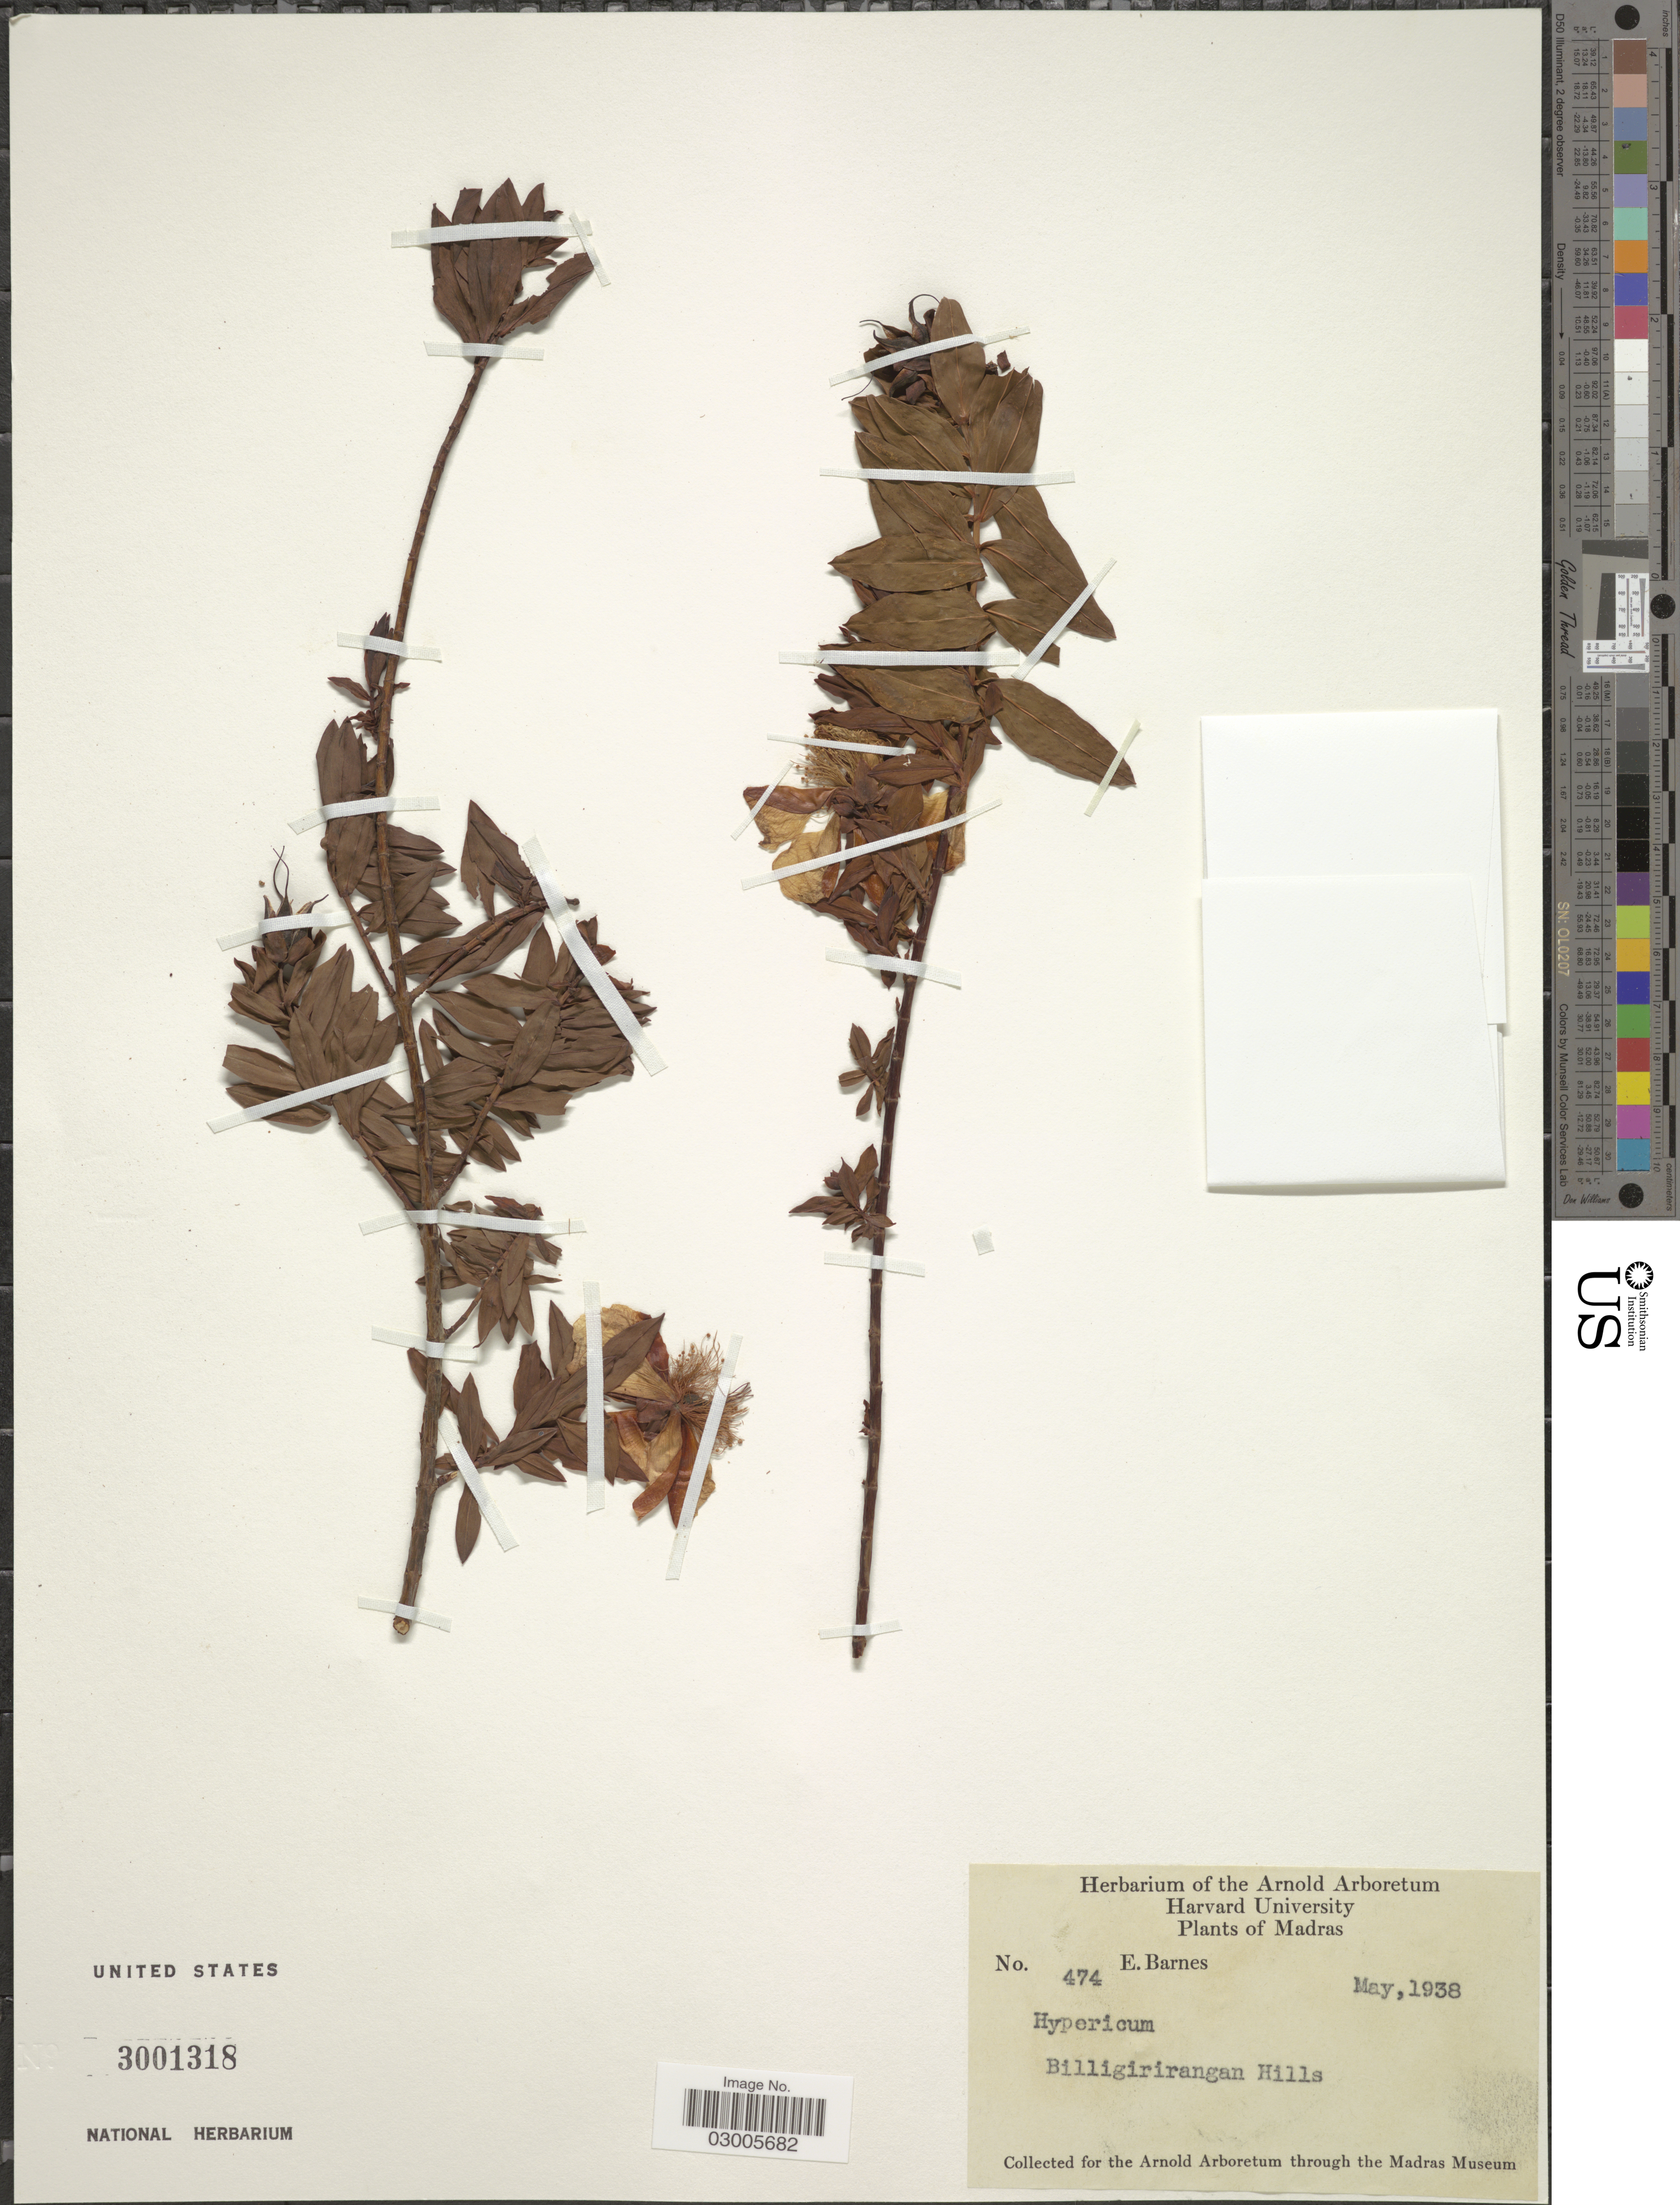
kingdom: Plantae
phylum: Tracheophyta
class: Magnoliopsida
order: Malpighiales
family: Hypericaceae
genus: Hypericum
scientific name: Hypericum sp.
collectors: E. Barnes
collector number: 474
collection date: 1938-05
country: India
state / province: Tamil Nadu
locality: Madras, Billigirirangan Hills.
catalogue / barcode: US 3001318